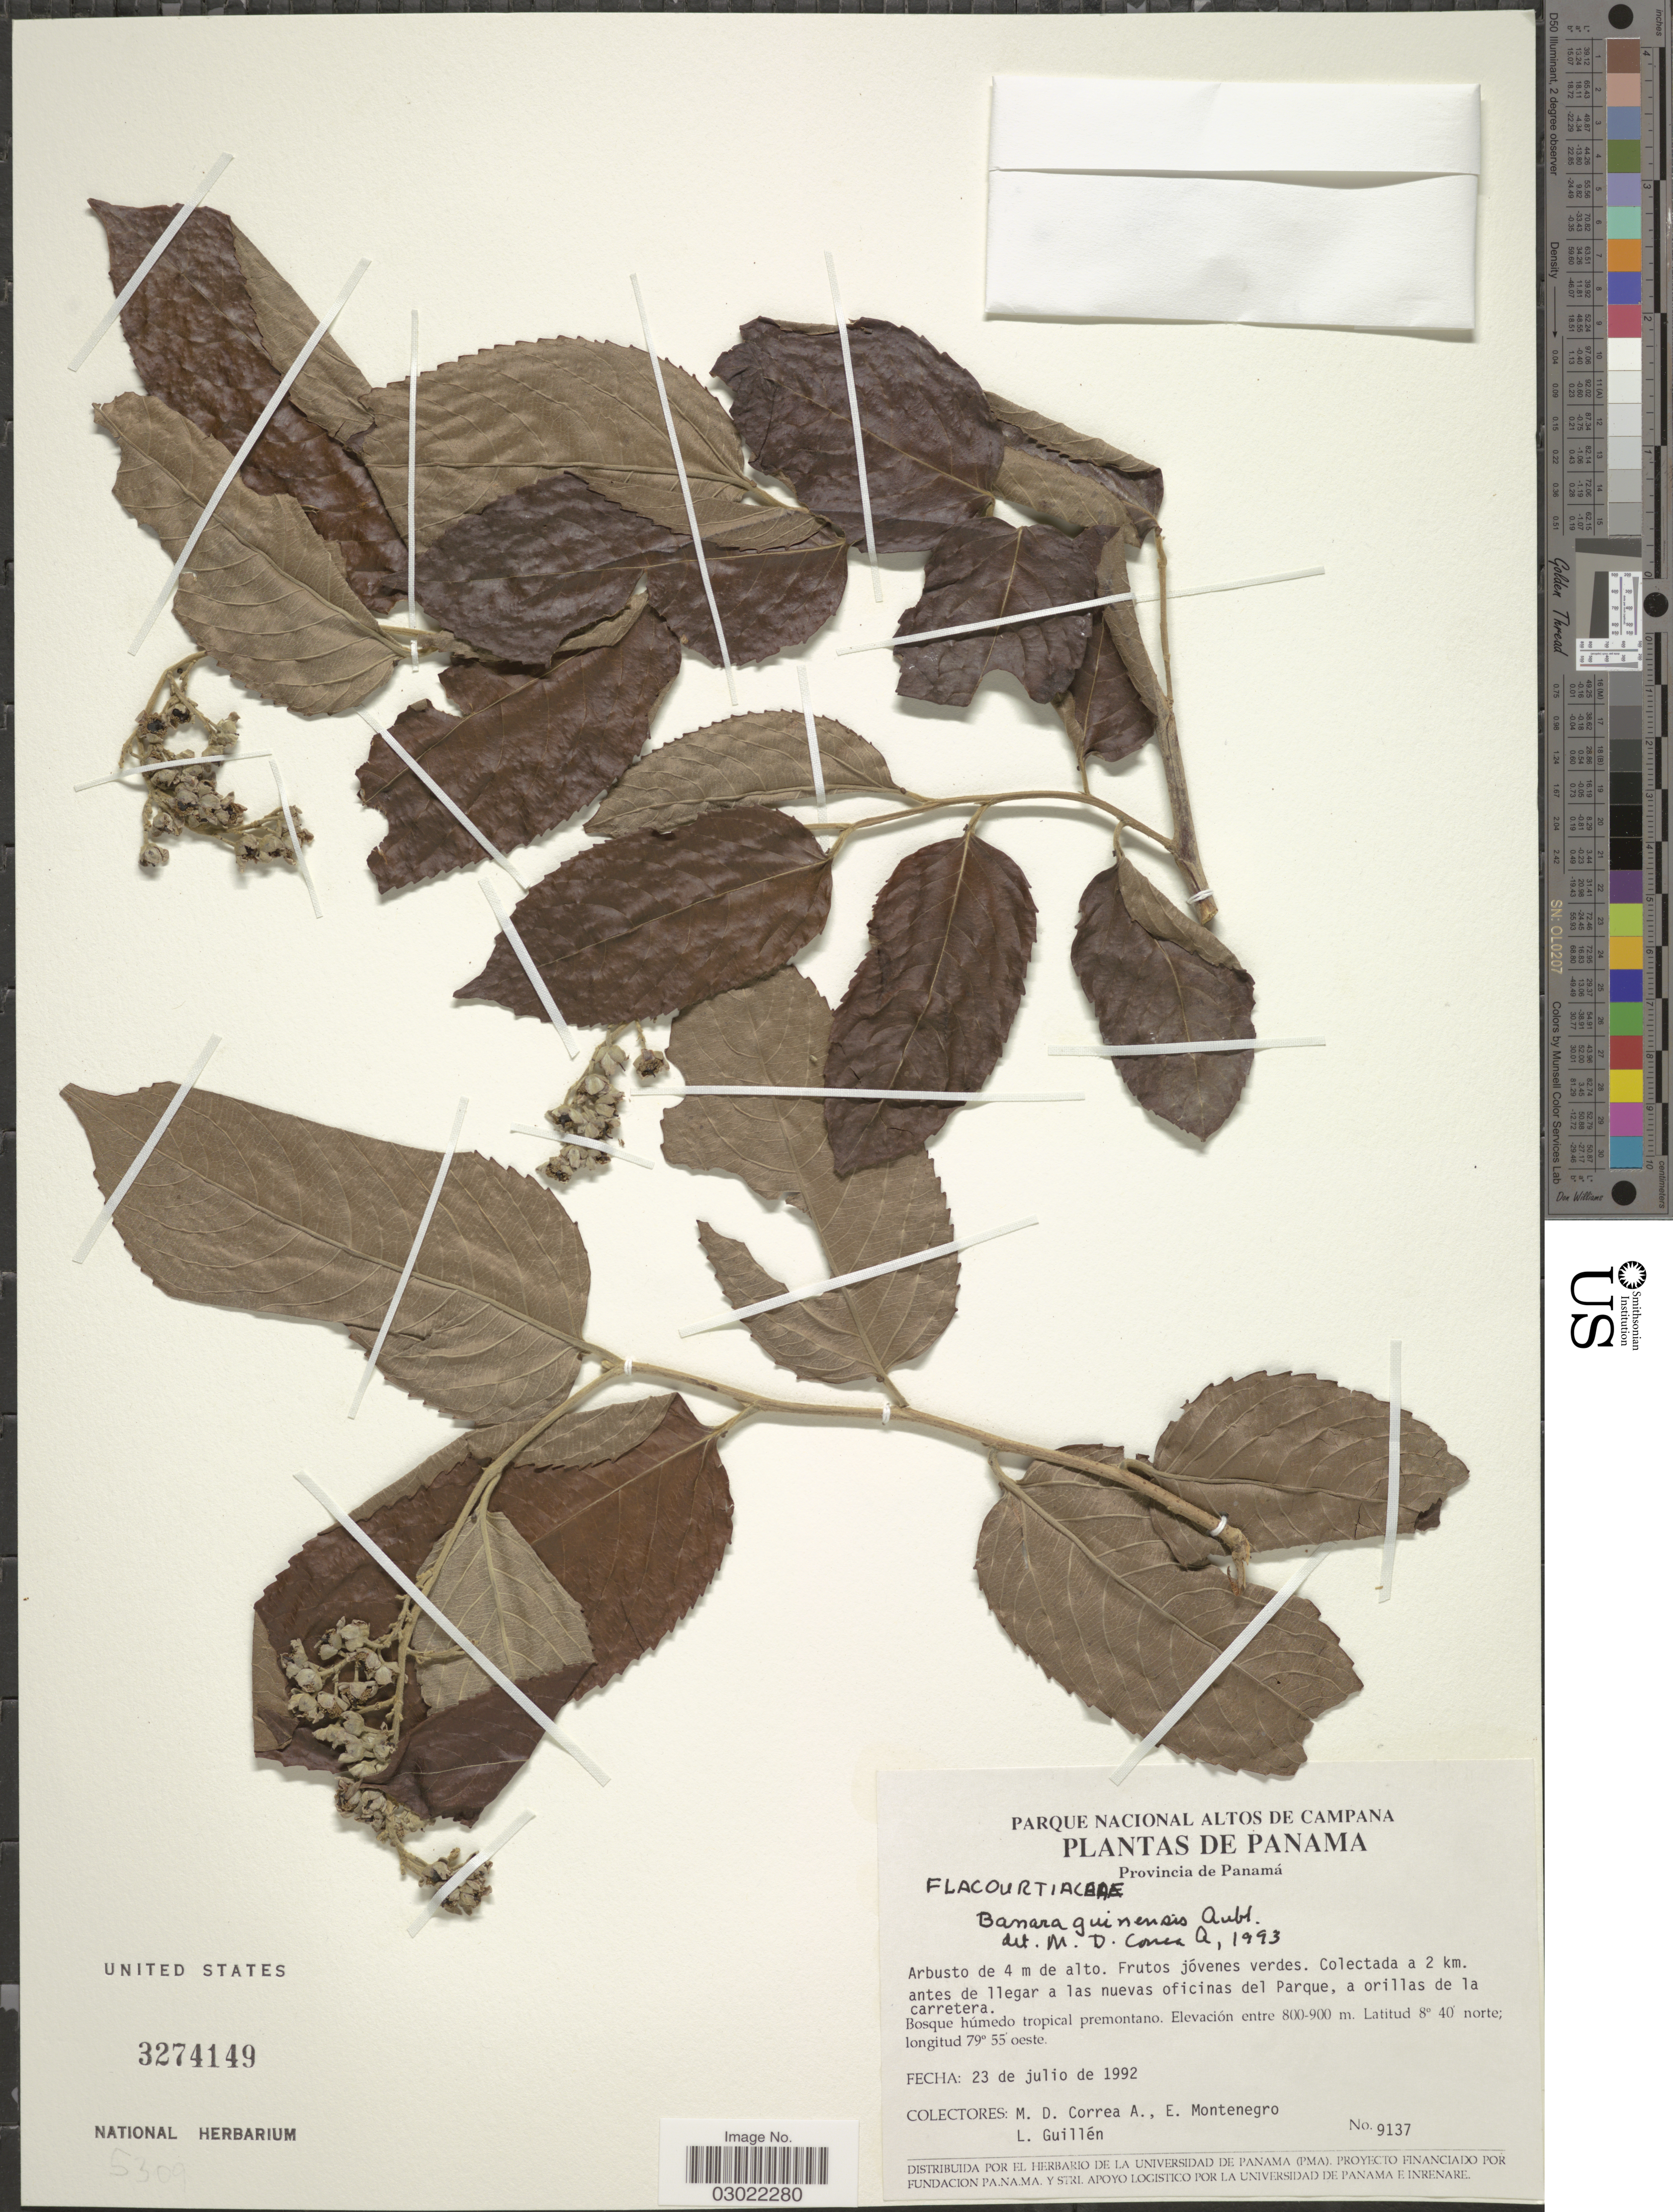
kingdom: Plantae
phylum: Tracheophyta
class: Magnoliopsida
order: Malpighiales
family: Salicaceae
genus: Banara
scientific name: Banara guianensis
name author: Aubl.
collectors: M. D. Corrêa-A., E. Montenegro & L. Guillén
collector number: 9137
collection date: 1992-07-23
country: Panama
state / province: Panamá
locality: Provincia de Panamá. Colectada a 2 km. antes de llegar a las nuevas oficinas del Parque, a orillas de la carretera.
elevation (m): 800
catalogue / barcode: US 3274149